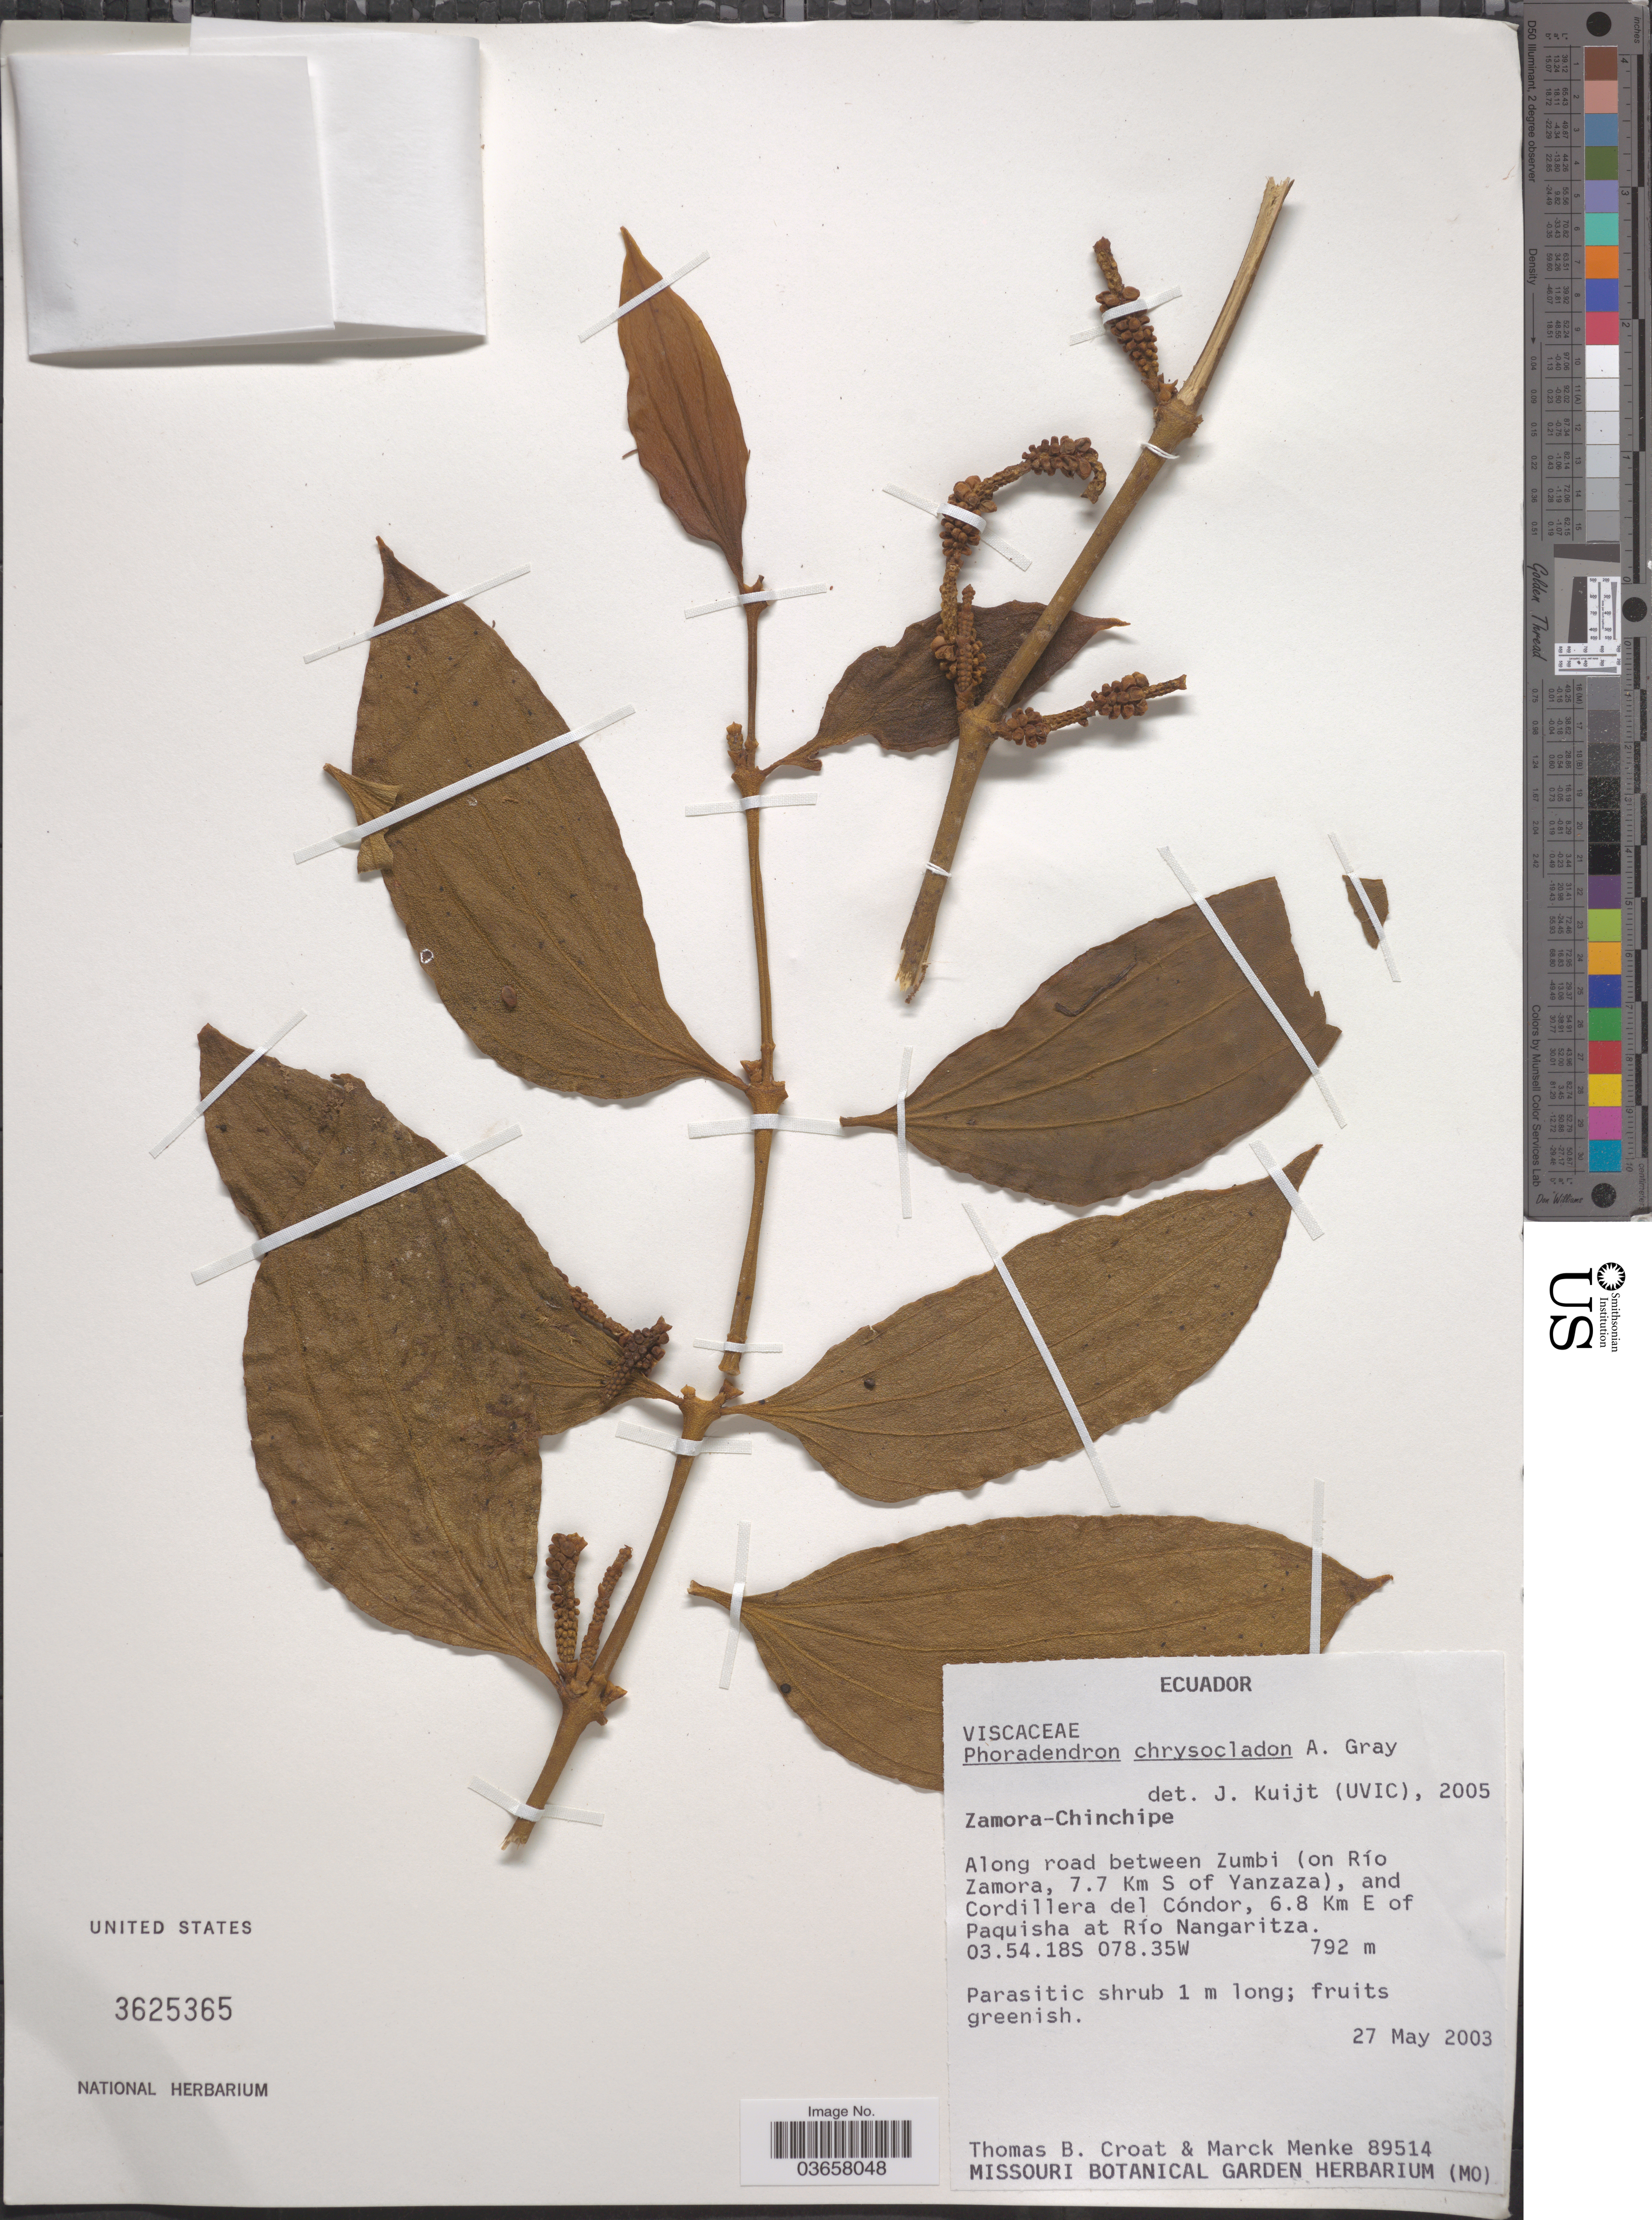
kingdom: Plantae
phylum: Tracheophyta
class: Magnoliopsida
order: Santalales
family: Viscaceae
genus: Phoradendron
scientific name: Phoradendron chrysocladon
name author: A. Gray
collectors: T. B. Croat & M. Menke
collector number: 89514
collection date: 2003-05-27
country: Ecuador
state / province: Zamora-Chinchipe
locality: Along road between Zumbi (on Río Zamora, 7.7 Km S of Yanzaza), and Cordillera del Cóndor, 6.8 Km E of Paquisha at Río Nangaritza.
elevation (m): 792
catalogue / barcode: US 3625365